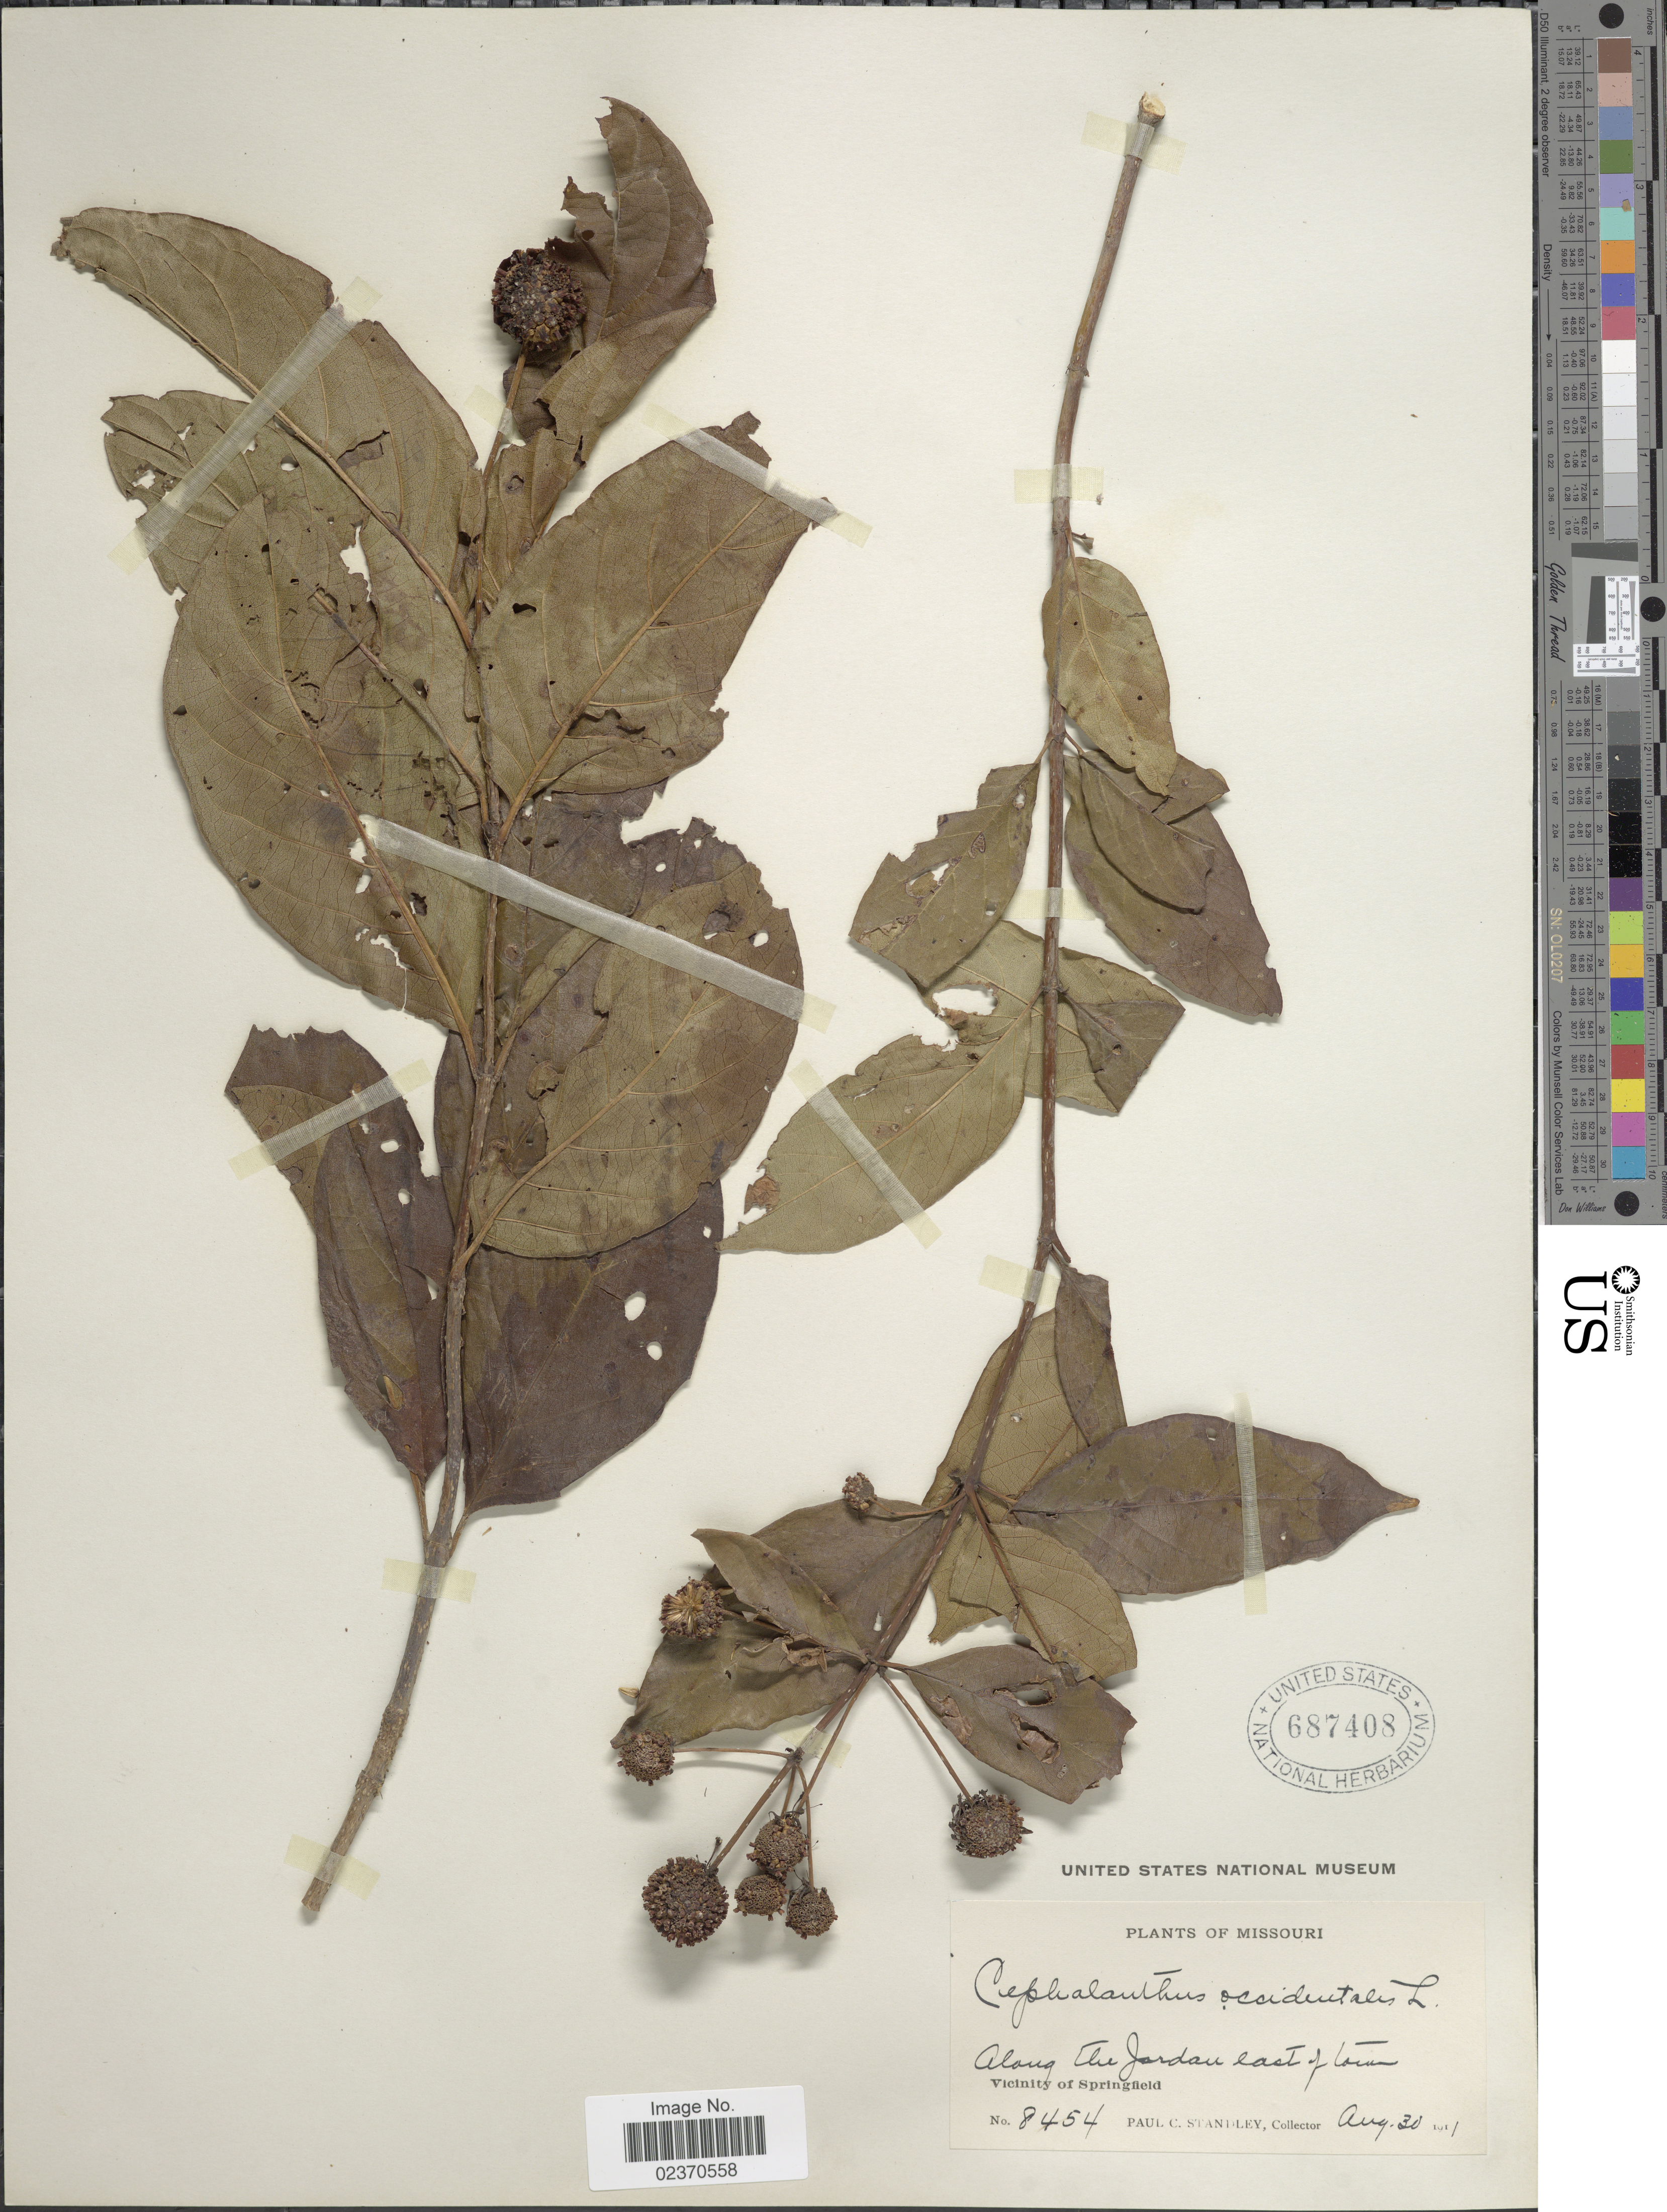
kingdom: Plantae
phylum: Tracheophyta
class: Magnoliopsida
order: Gentianales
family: Rubiaceae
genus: Cephalanthus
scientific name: Cephalanthus occidentalis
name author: L.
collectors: P. C. Standley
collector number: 8454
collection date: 1911-08-30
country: United States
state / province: Missouri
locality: Along the Jordan east of town, Vicinity of Springfield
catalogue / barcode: US 687408